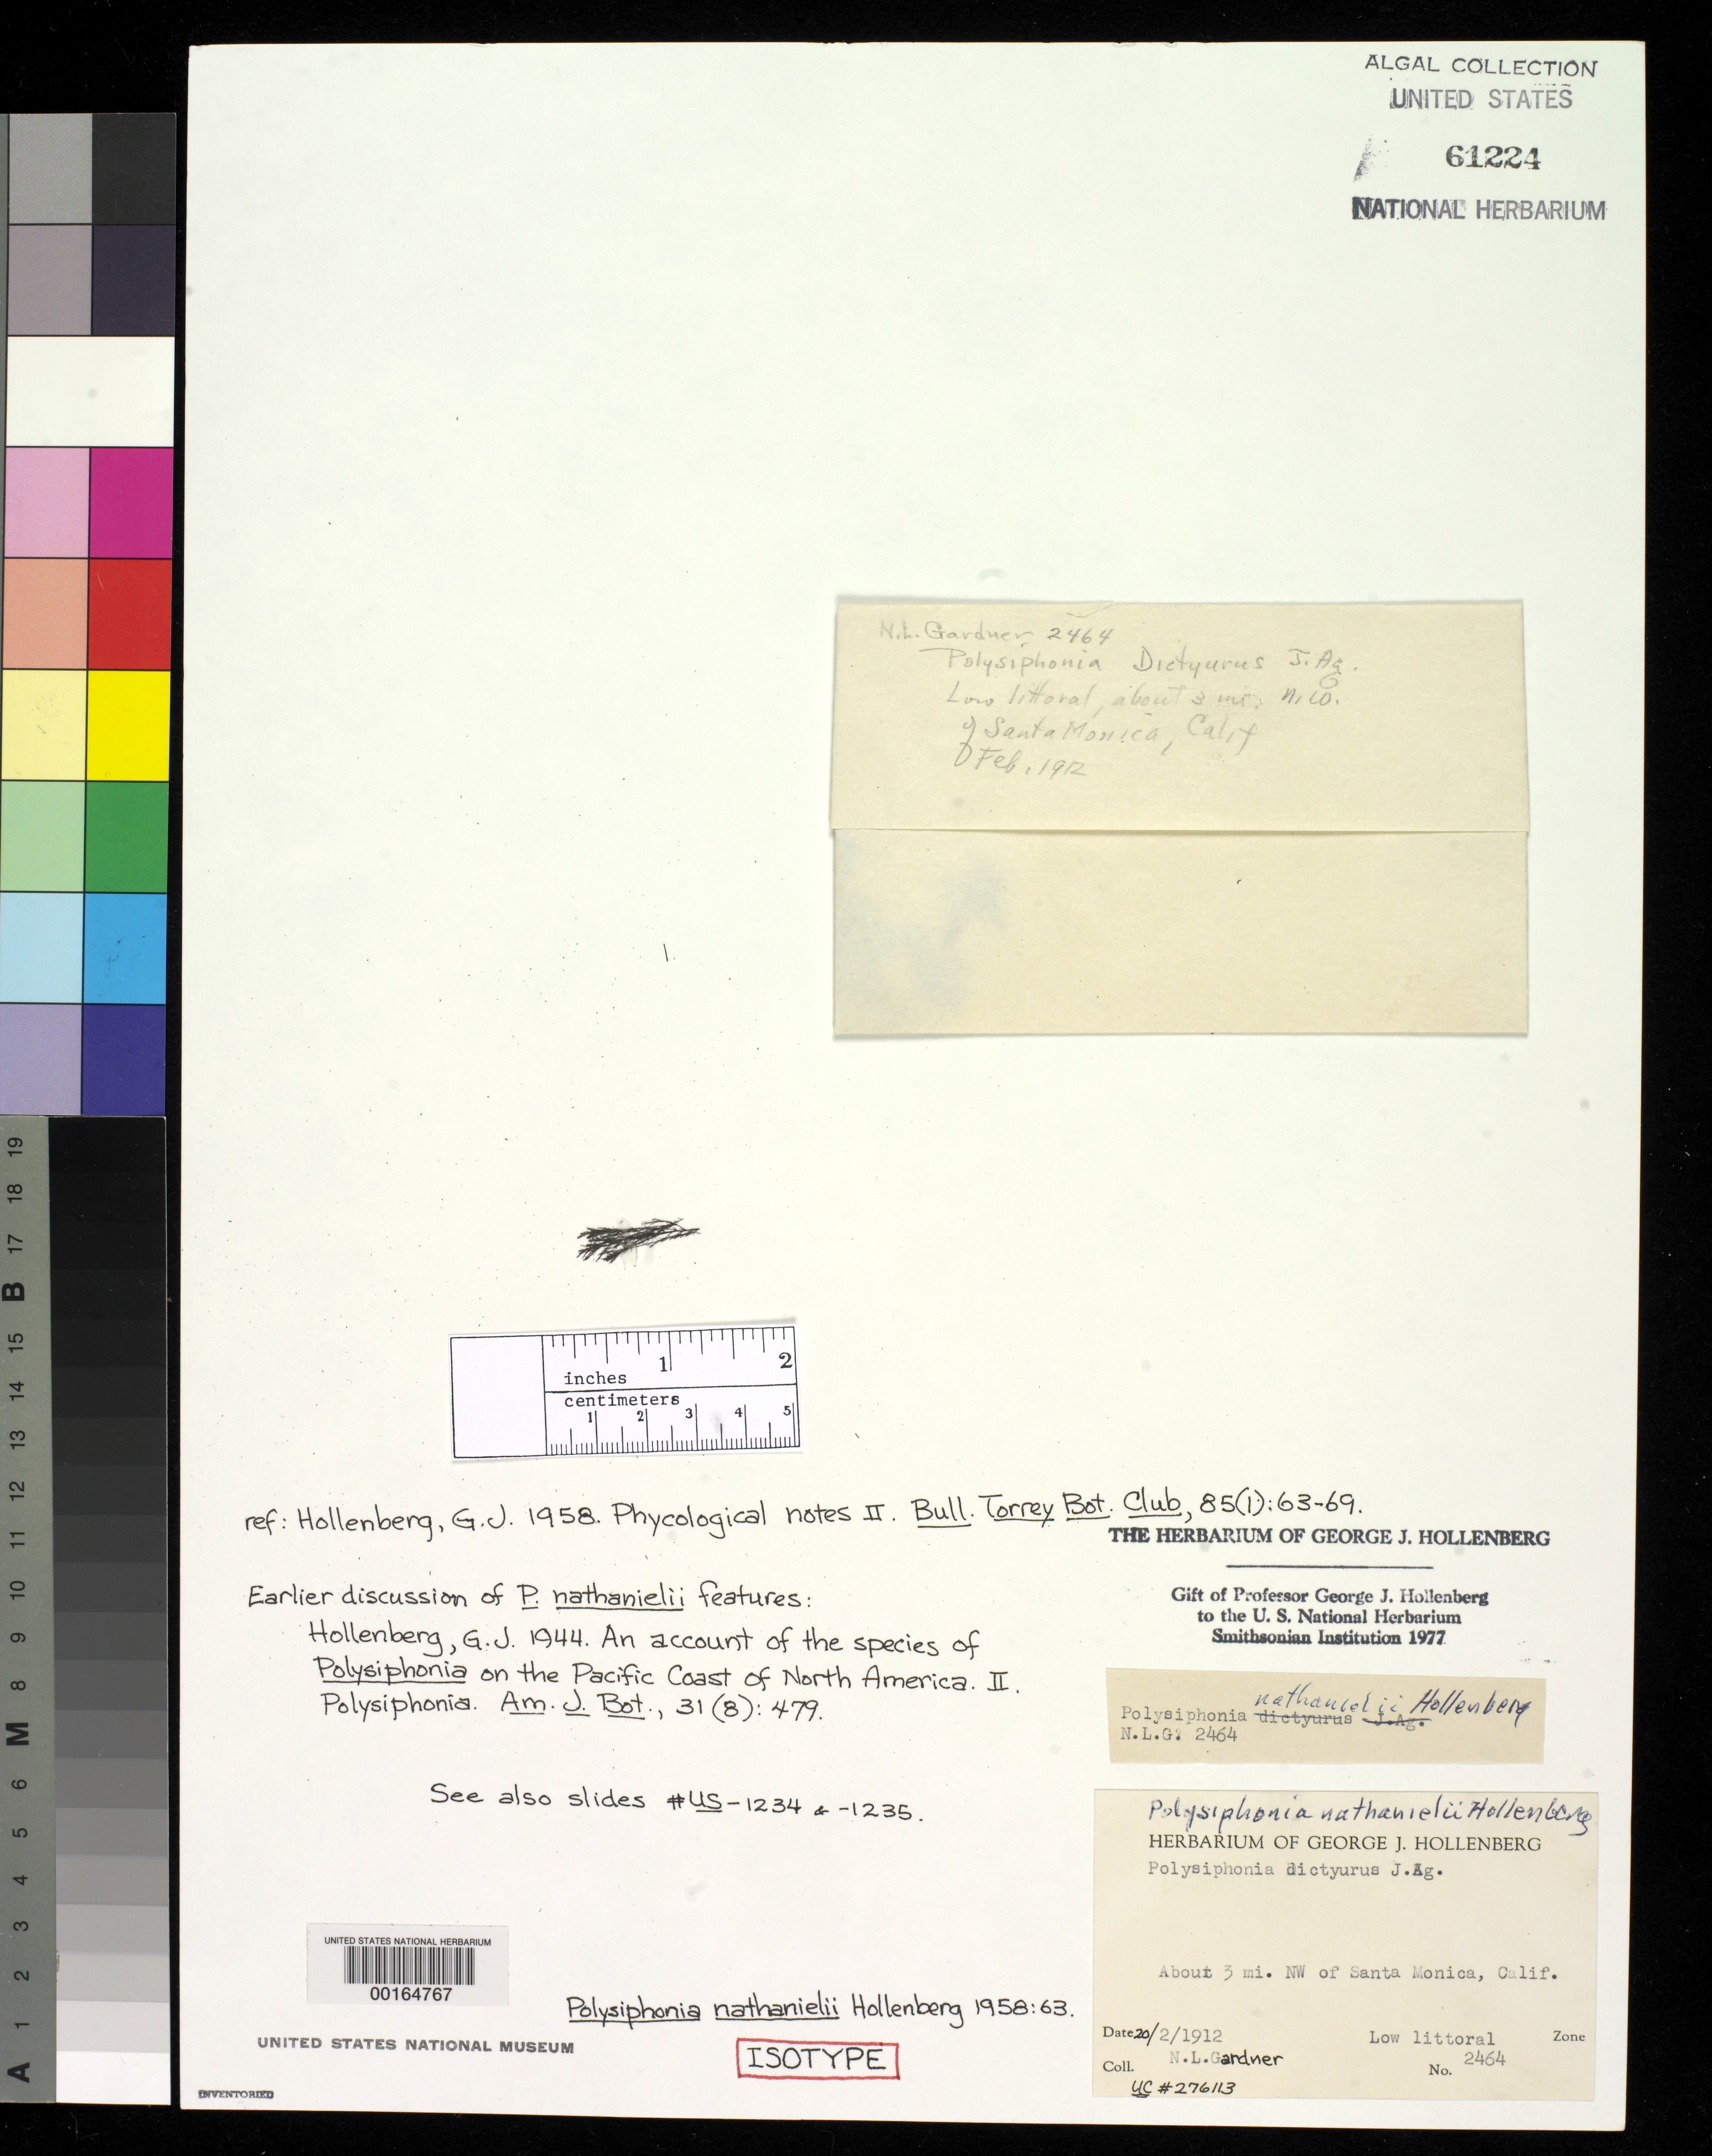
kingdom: Plantae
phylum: Rhodophyta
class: Florideophyceae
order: Ceramiales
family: Rhodomelaceae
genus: Polysiphonia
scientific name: Polysiphonia nathanielii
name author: Hollenb.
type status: Isotype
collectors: N. Gardner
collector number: NLG 2464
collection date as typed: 20 Feb 1912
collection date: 1912-02-20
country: United States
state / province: California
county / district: Los Angeles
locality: Ca. 3 miles northwest of Santa Monica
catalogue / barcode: US 61224